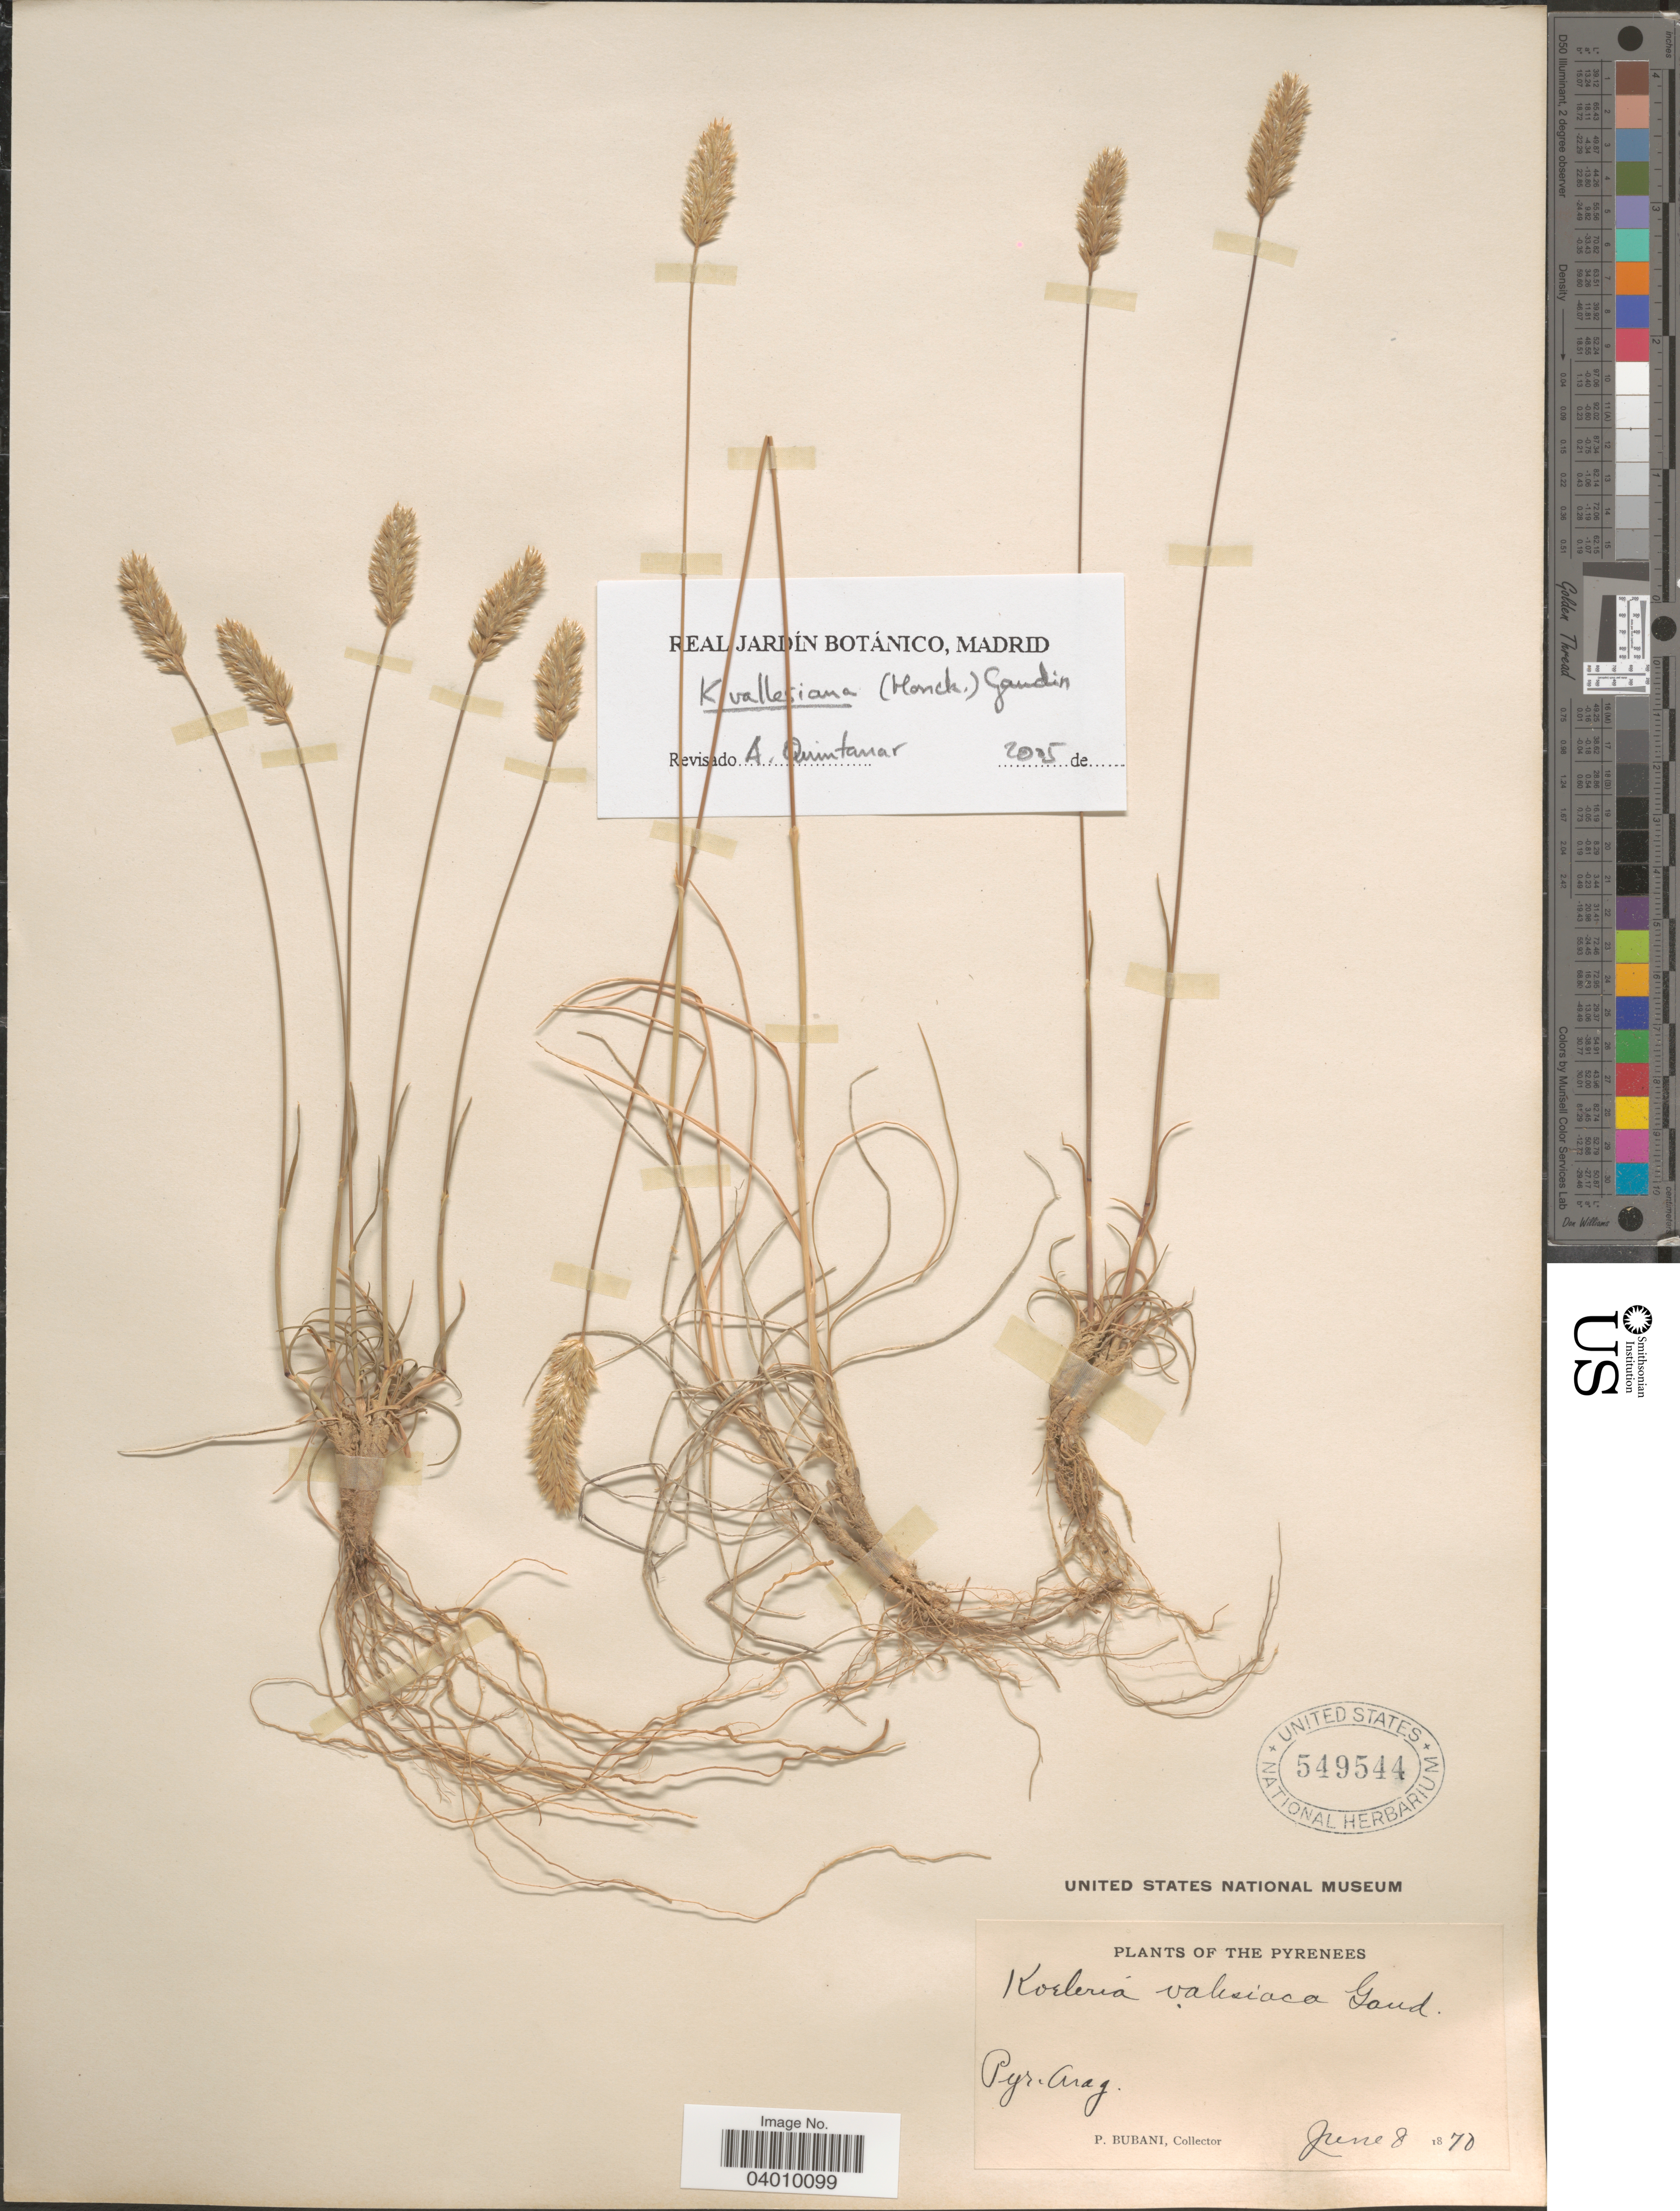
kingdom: Plantae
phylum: Tracheophyta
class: Liliopsida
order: Poales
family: Poaceae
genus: Koeleria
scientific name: Koeleria vallesiana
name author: (Honck.) Gaudin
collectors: P. Bubani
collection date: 1870-06-08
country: Spain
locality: The Pyrenees. Pyr. Arag.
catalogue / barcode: US 549544